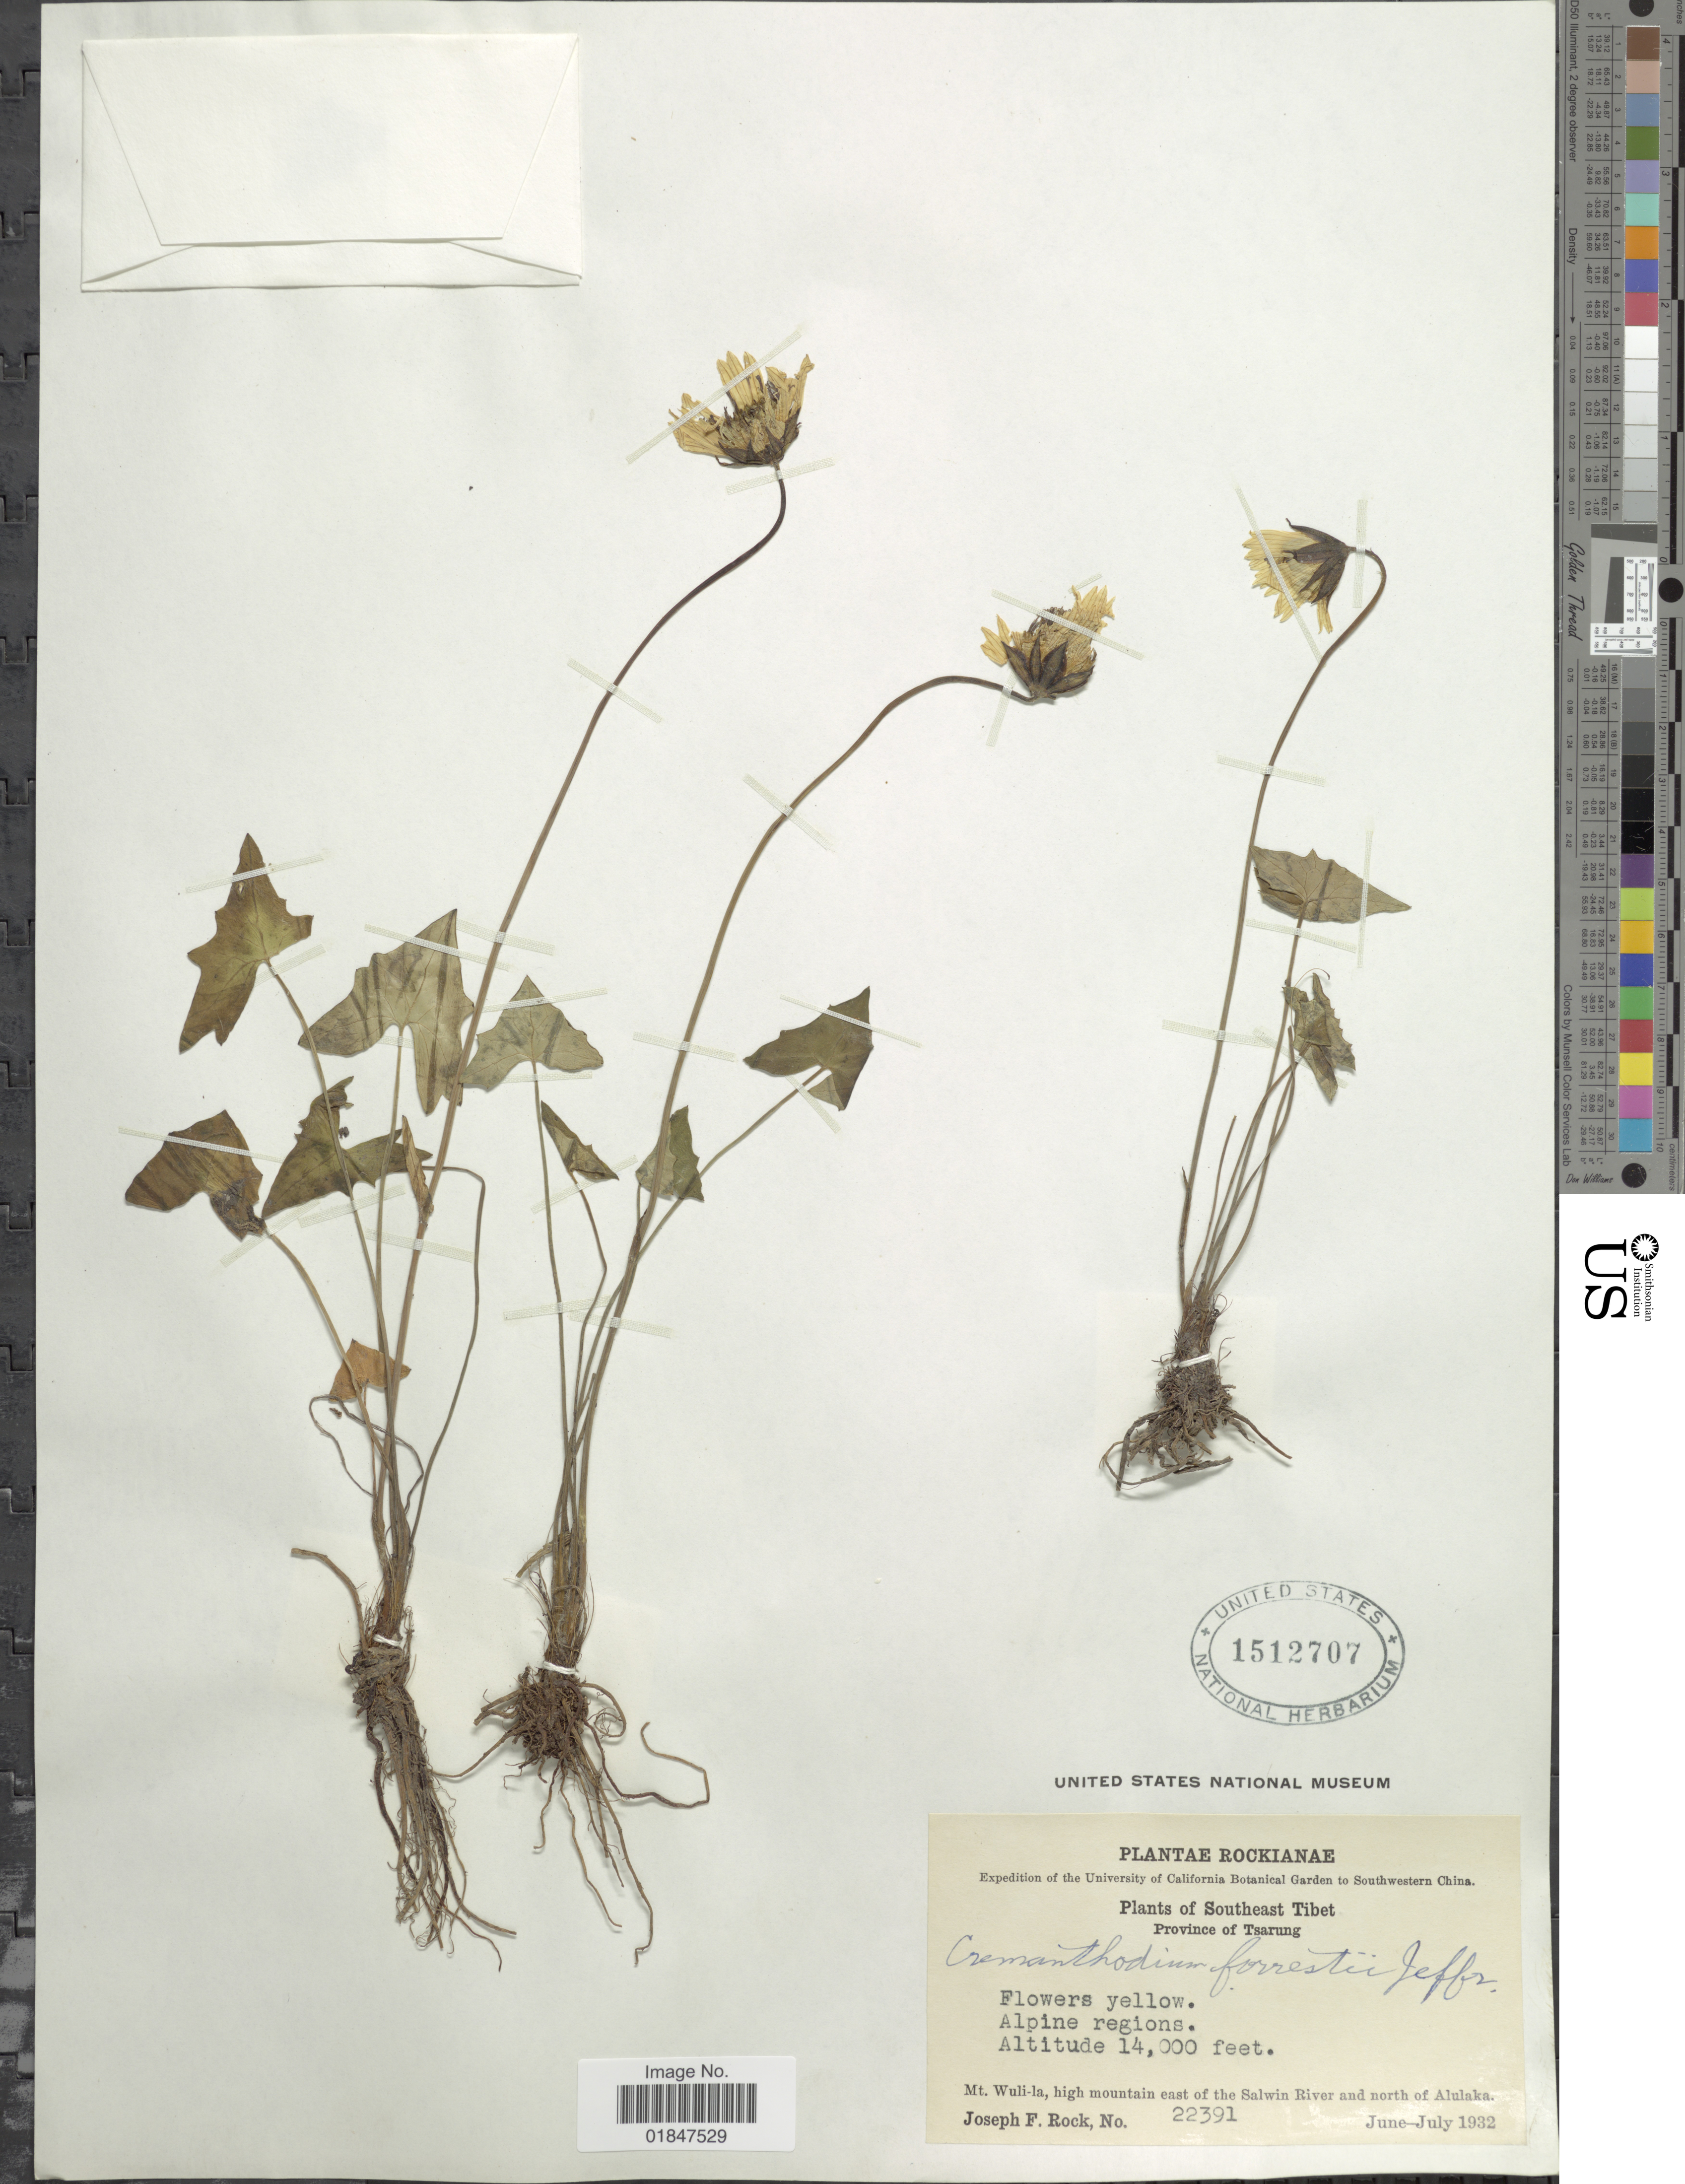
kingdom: Plantae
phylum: Tracheophyta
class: Magnoliopsida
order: Asterales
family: Asteraceae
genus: Cremanthodium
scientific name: Cremanthodium forrestii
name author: Jeffrey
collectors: J. Rock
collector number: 22391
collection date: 1932-06/1932-07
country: China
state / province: Xizang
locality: Southeast Tibet, Province of Tsarung, Alpine regions, Mt. Wuli-la, high mountain east of the Salwin River and north of Alulaka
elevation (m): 4267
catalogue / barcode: US 1512707